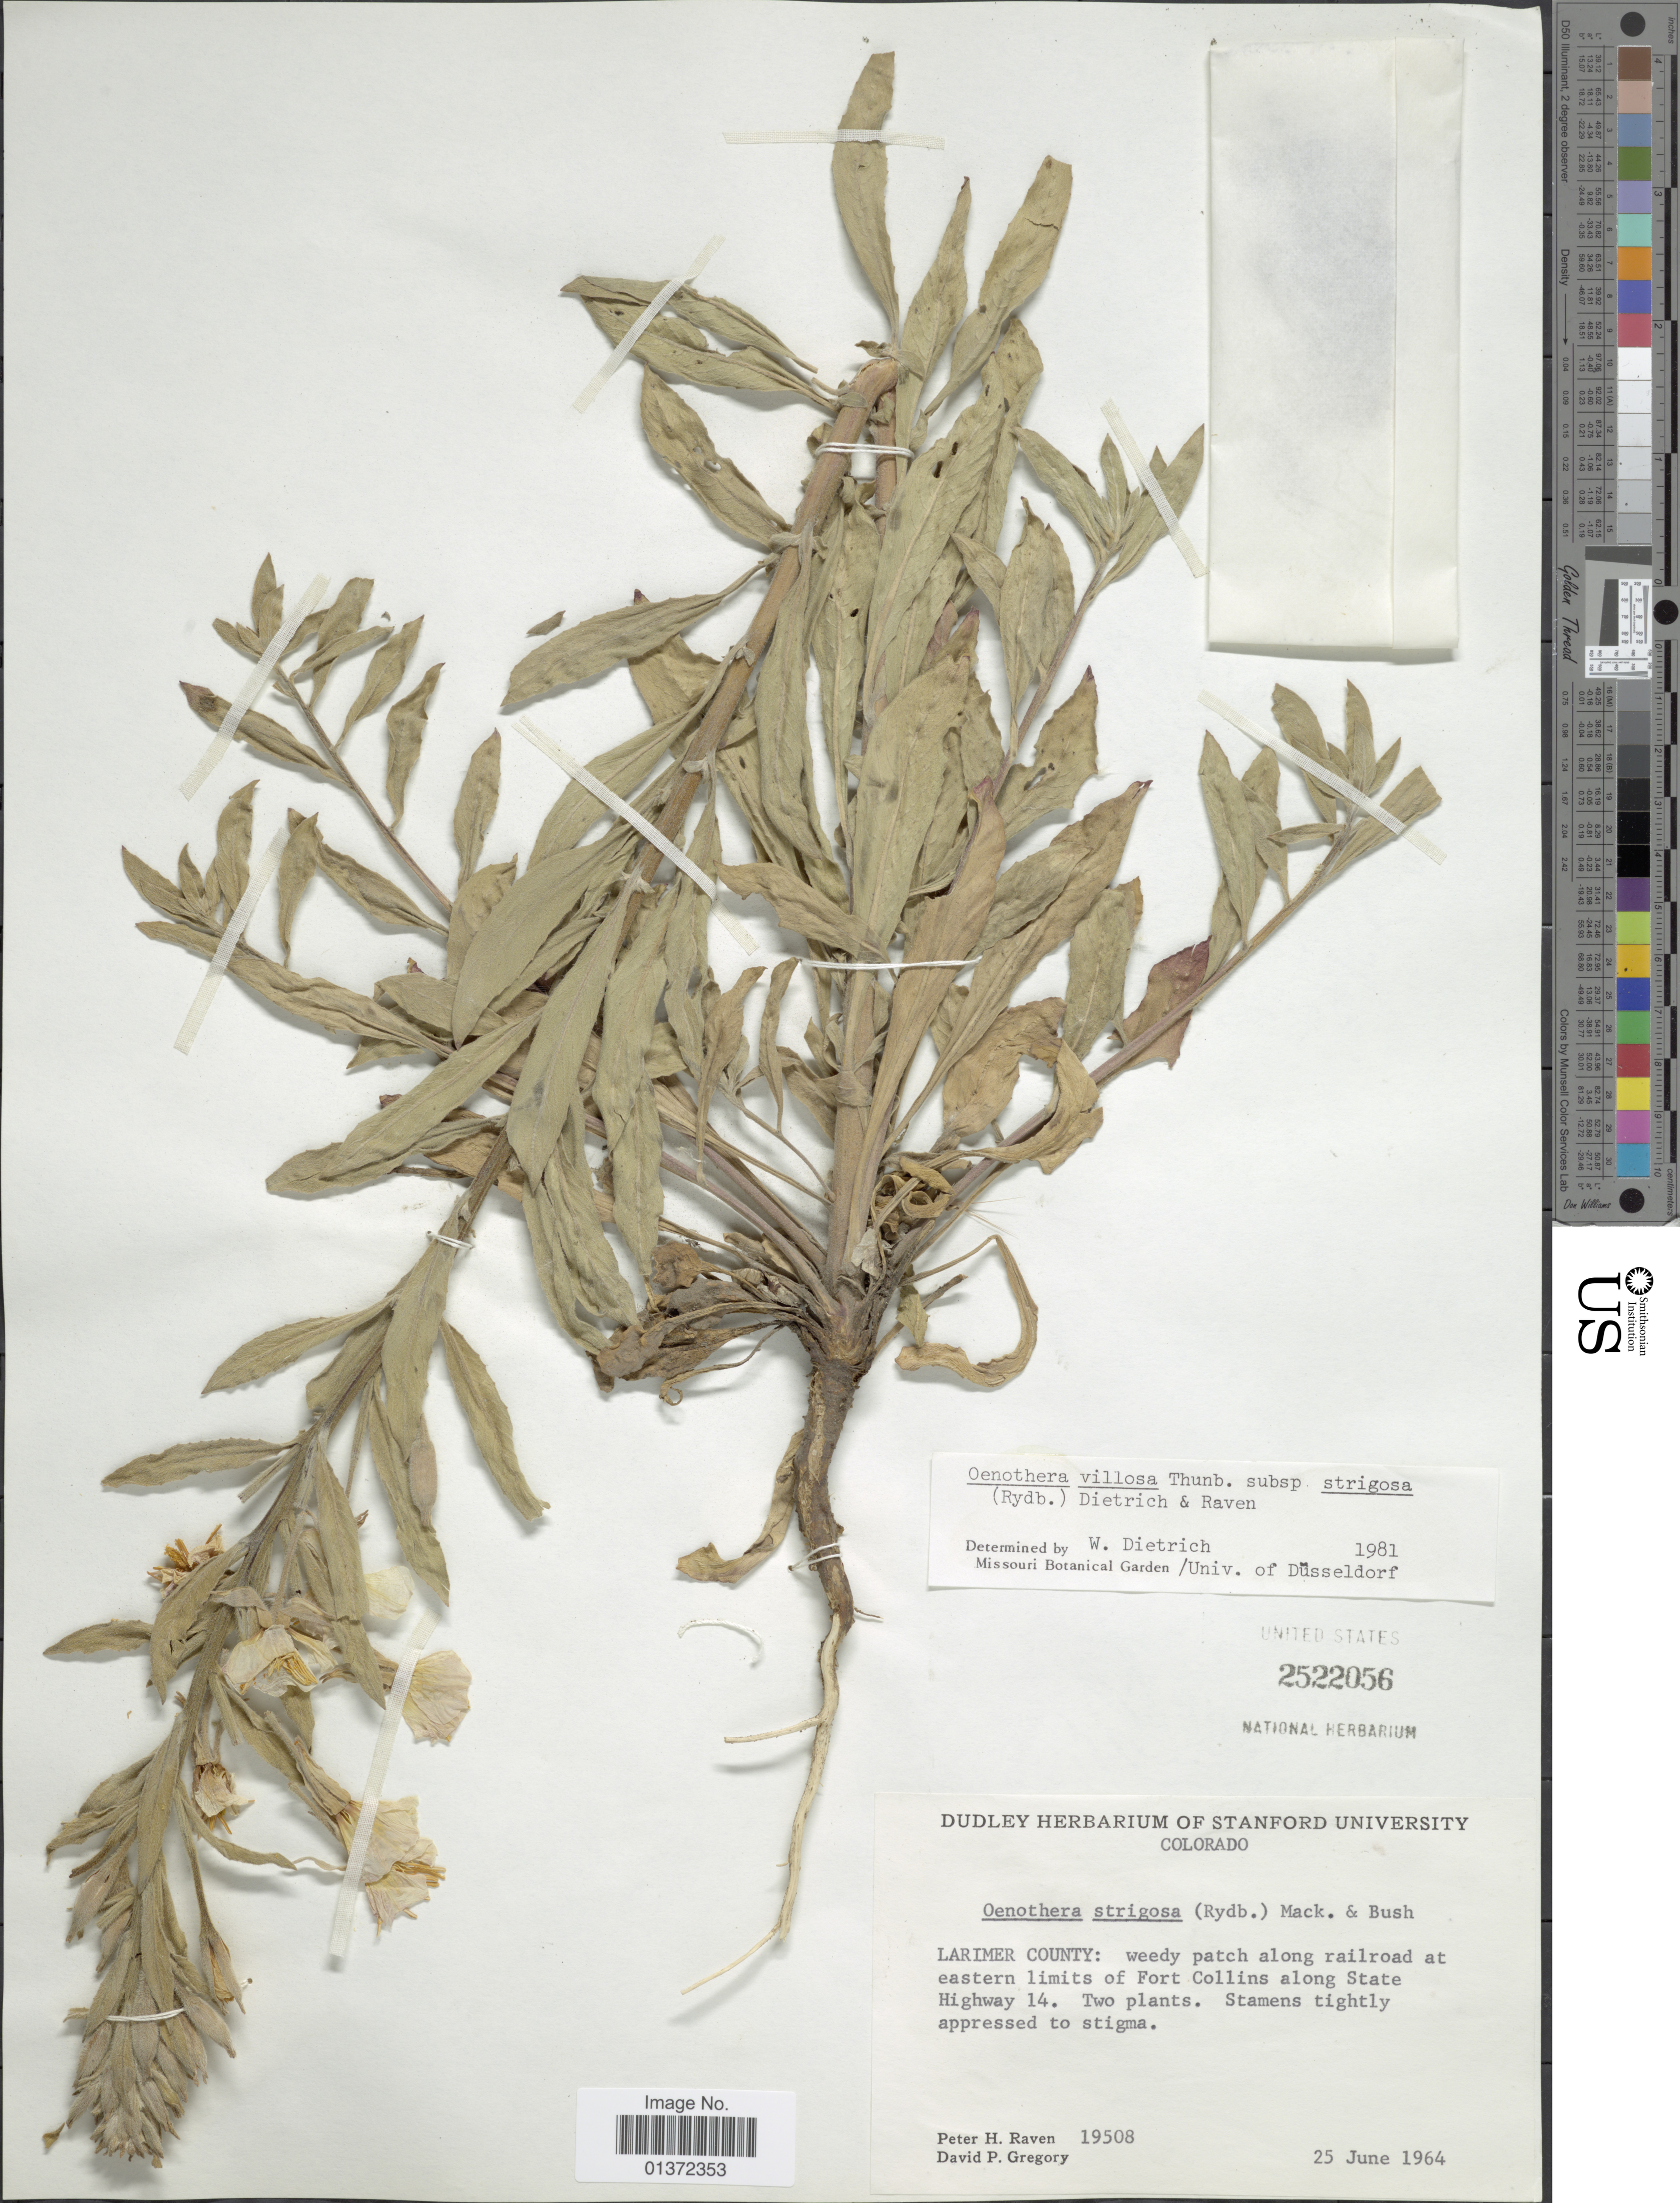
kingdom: Plantae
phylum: Tracheophyta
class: Magnoliopsida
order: Myrtales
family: Onagraceae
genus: Oenothera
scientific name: Oenothera villosa subsp. strigosa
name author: (Rydb.) W. Dietr. & P.H. Raven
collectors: P. Raven & D. Gregory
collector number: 19508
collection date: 1964-06-25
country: United States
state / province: Colorado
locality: Larimer County: weedy patch along railroad at eastern limits of Fort Collins along State Highway 14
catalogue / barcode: US 2522056